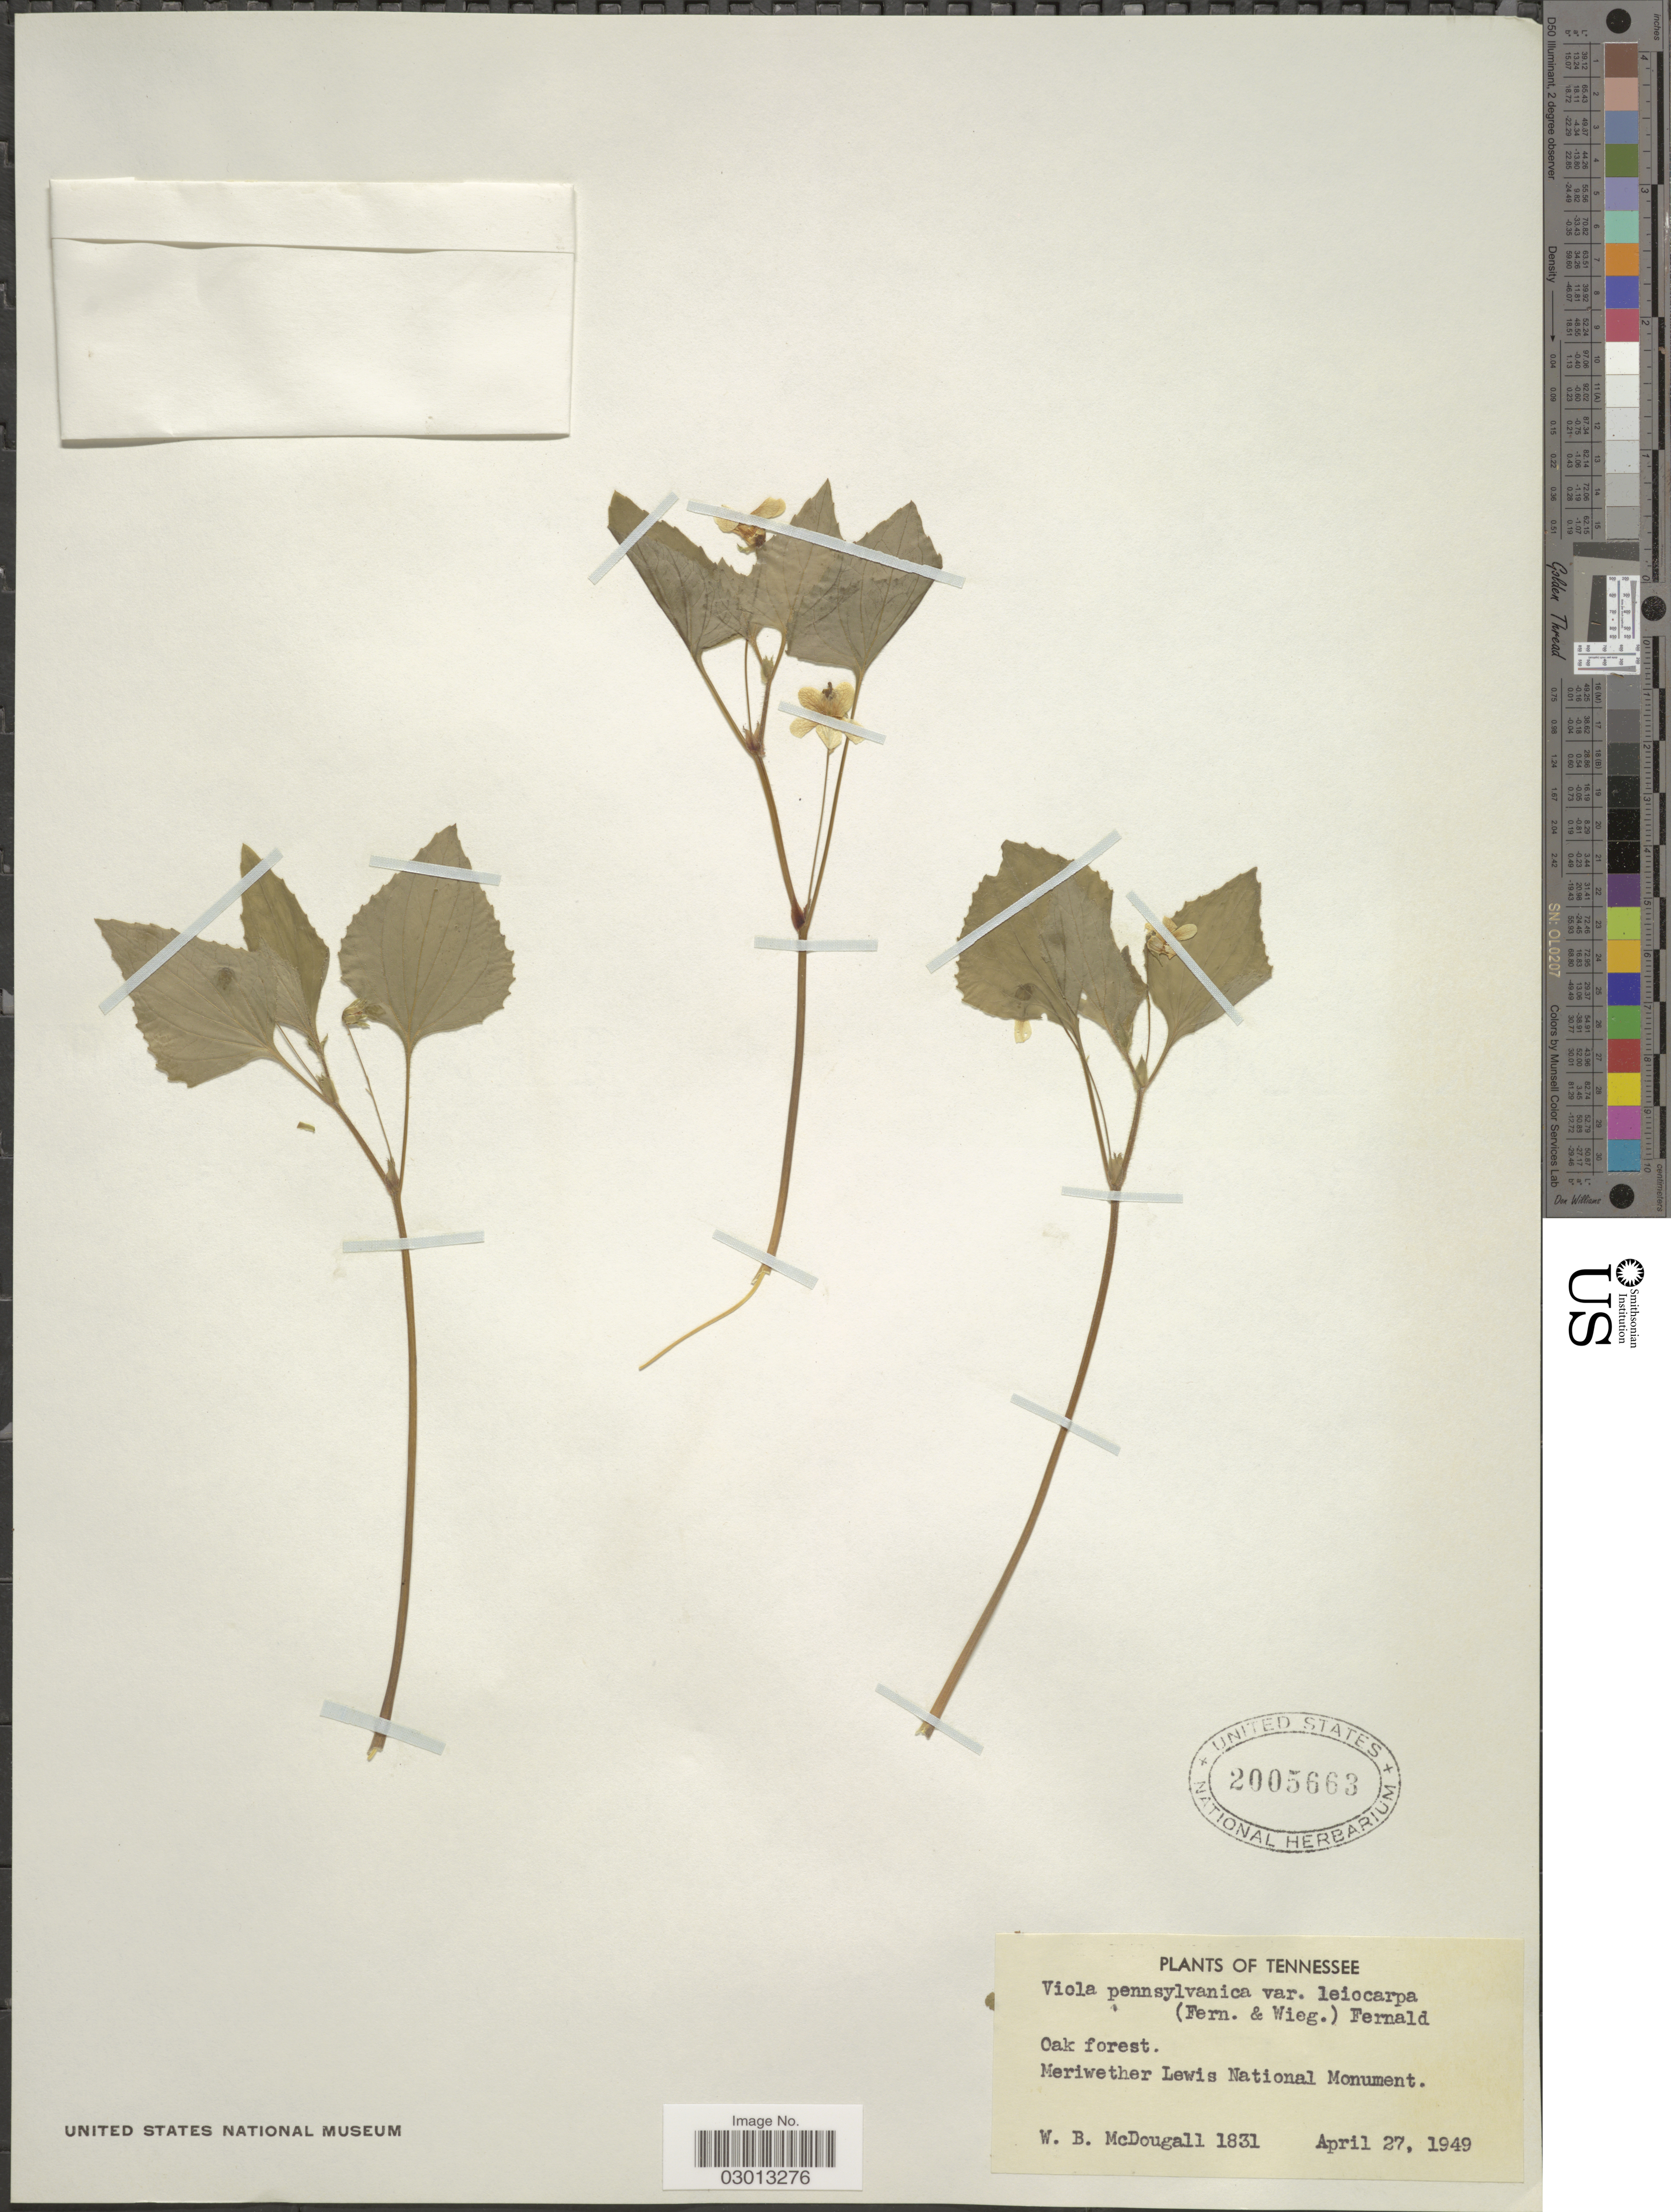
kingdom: Plantae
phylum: Tracheophyta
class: Magnoliopsida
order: Malpighiales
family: Violaceae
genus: Viola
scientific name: Viola pensylvanica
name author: Michx.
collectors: W. B. McDougall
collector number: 1831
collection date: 1949-04-27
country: United States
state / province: Tennessee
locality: Meriwether Lewis National Monument.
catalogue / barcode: US 2005663